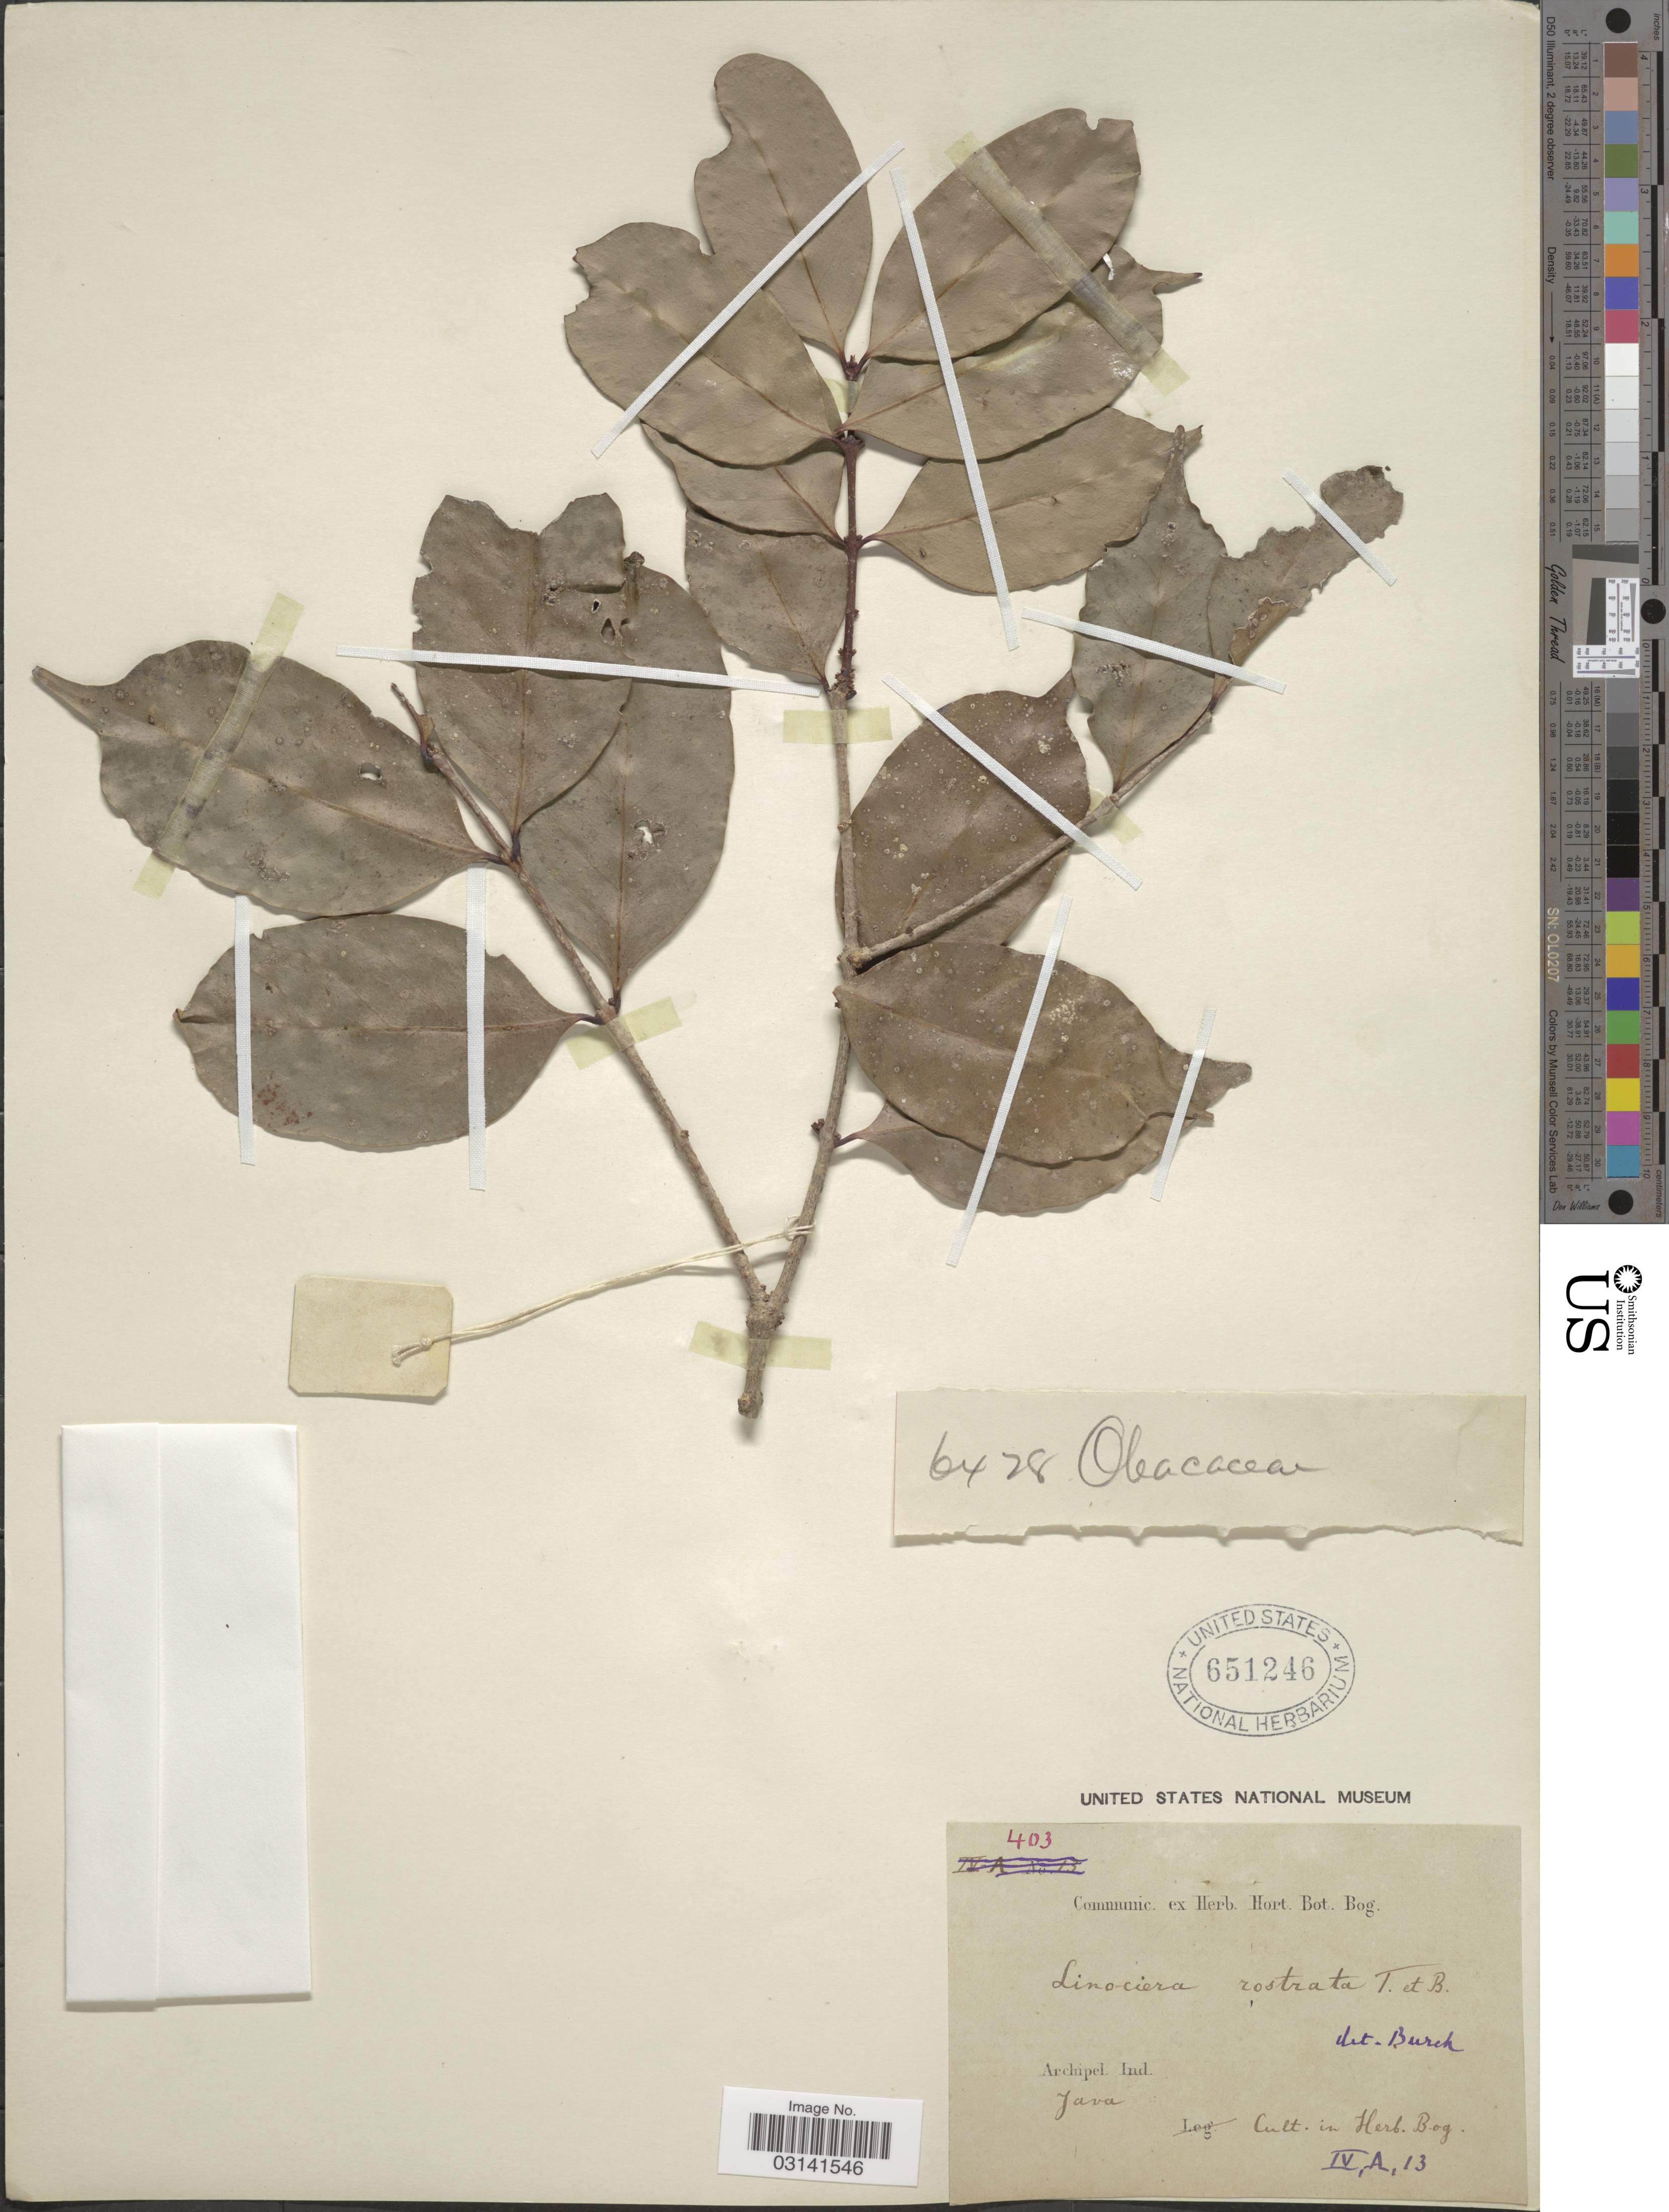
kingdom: Plantae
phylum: Tracheophyta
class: Magnoliopsida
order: Lamiales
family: Oleaceae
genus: Chionanthus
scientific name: Chionanthus rostratus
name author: (Teijsm. & Binn.) Miq.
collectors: ex herb. Hort. Bot. Bog.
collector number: IV, A, 13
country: Indonesia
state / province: Java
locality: Archipel. Ind.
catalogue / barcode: US 651246